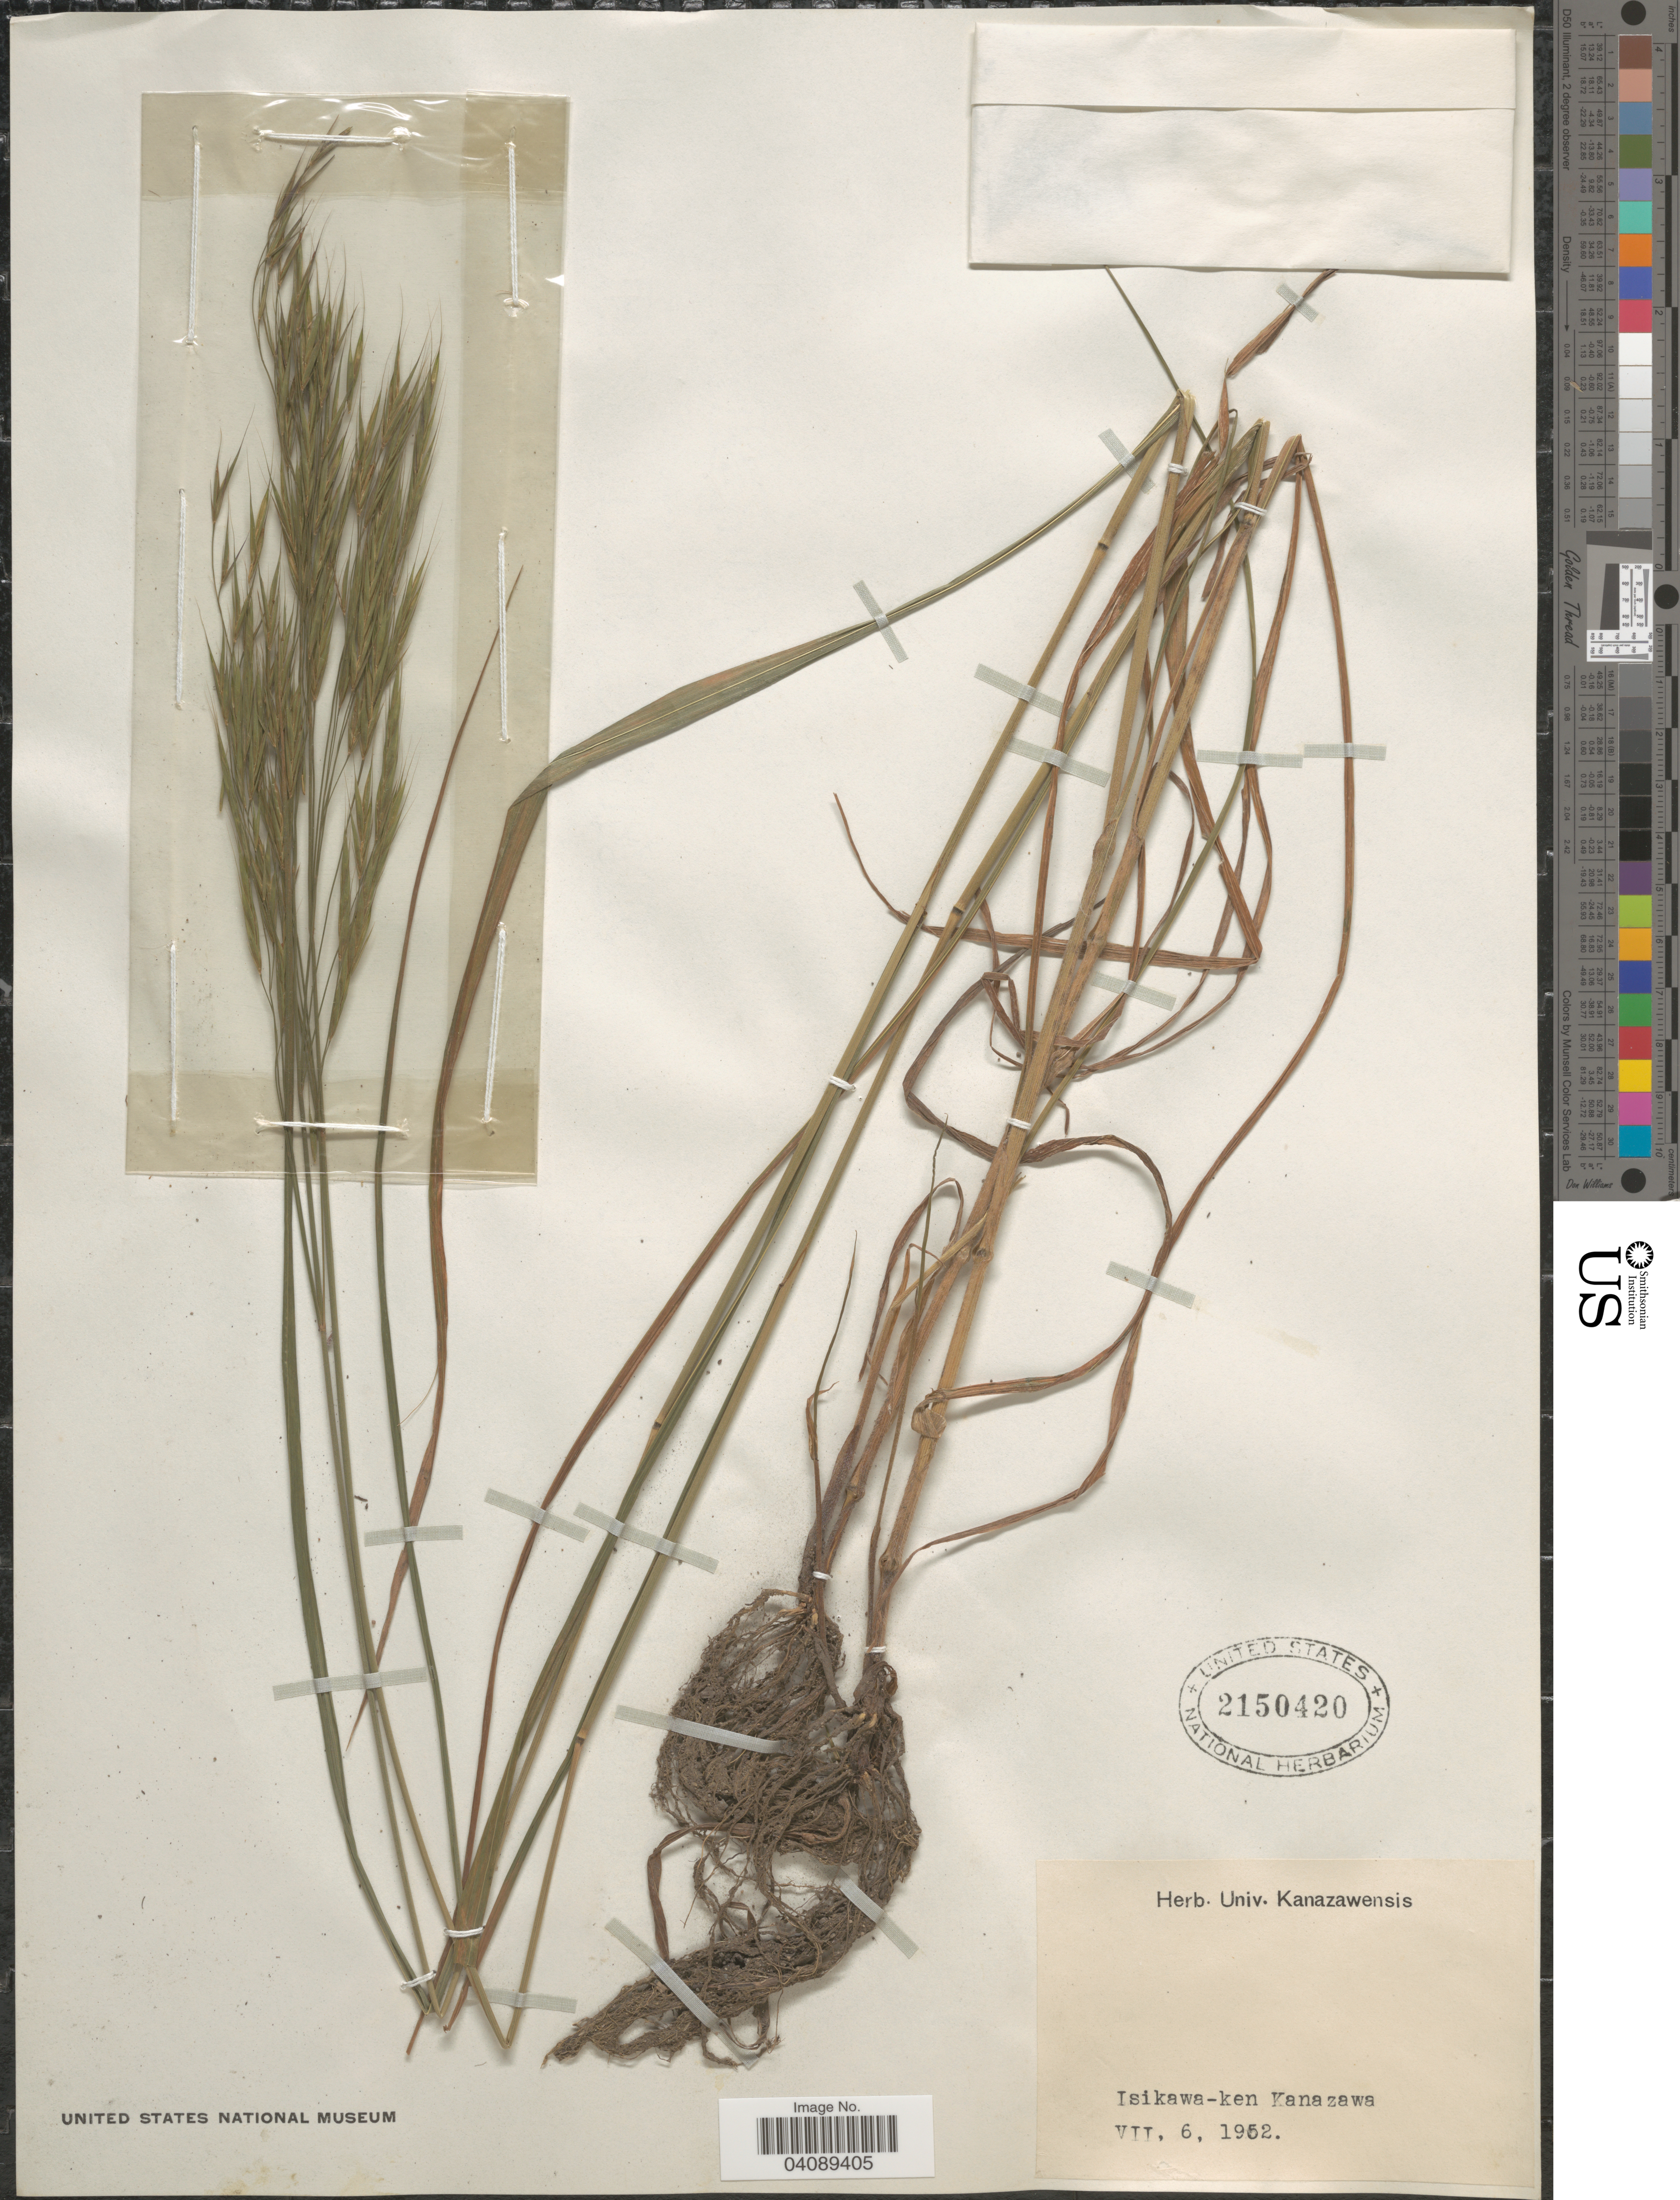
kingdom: Plantae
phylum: Tracheophyta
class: Liliopsida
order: Poales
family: Poaceae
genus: Bromus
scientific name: Bromus sp.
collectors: Ex Herb. Univ. Kanazawensis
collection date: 1952-07-06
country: Japan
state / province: Isikawa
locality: Isikawa-ken Kanazawa.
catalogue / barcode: US 2150420